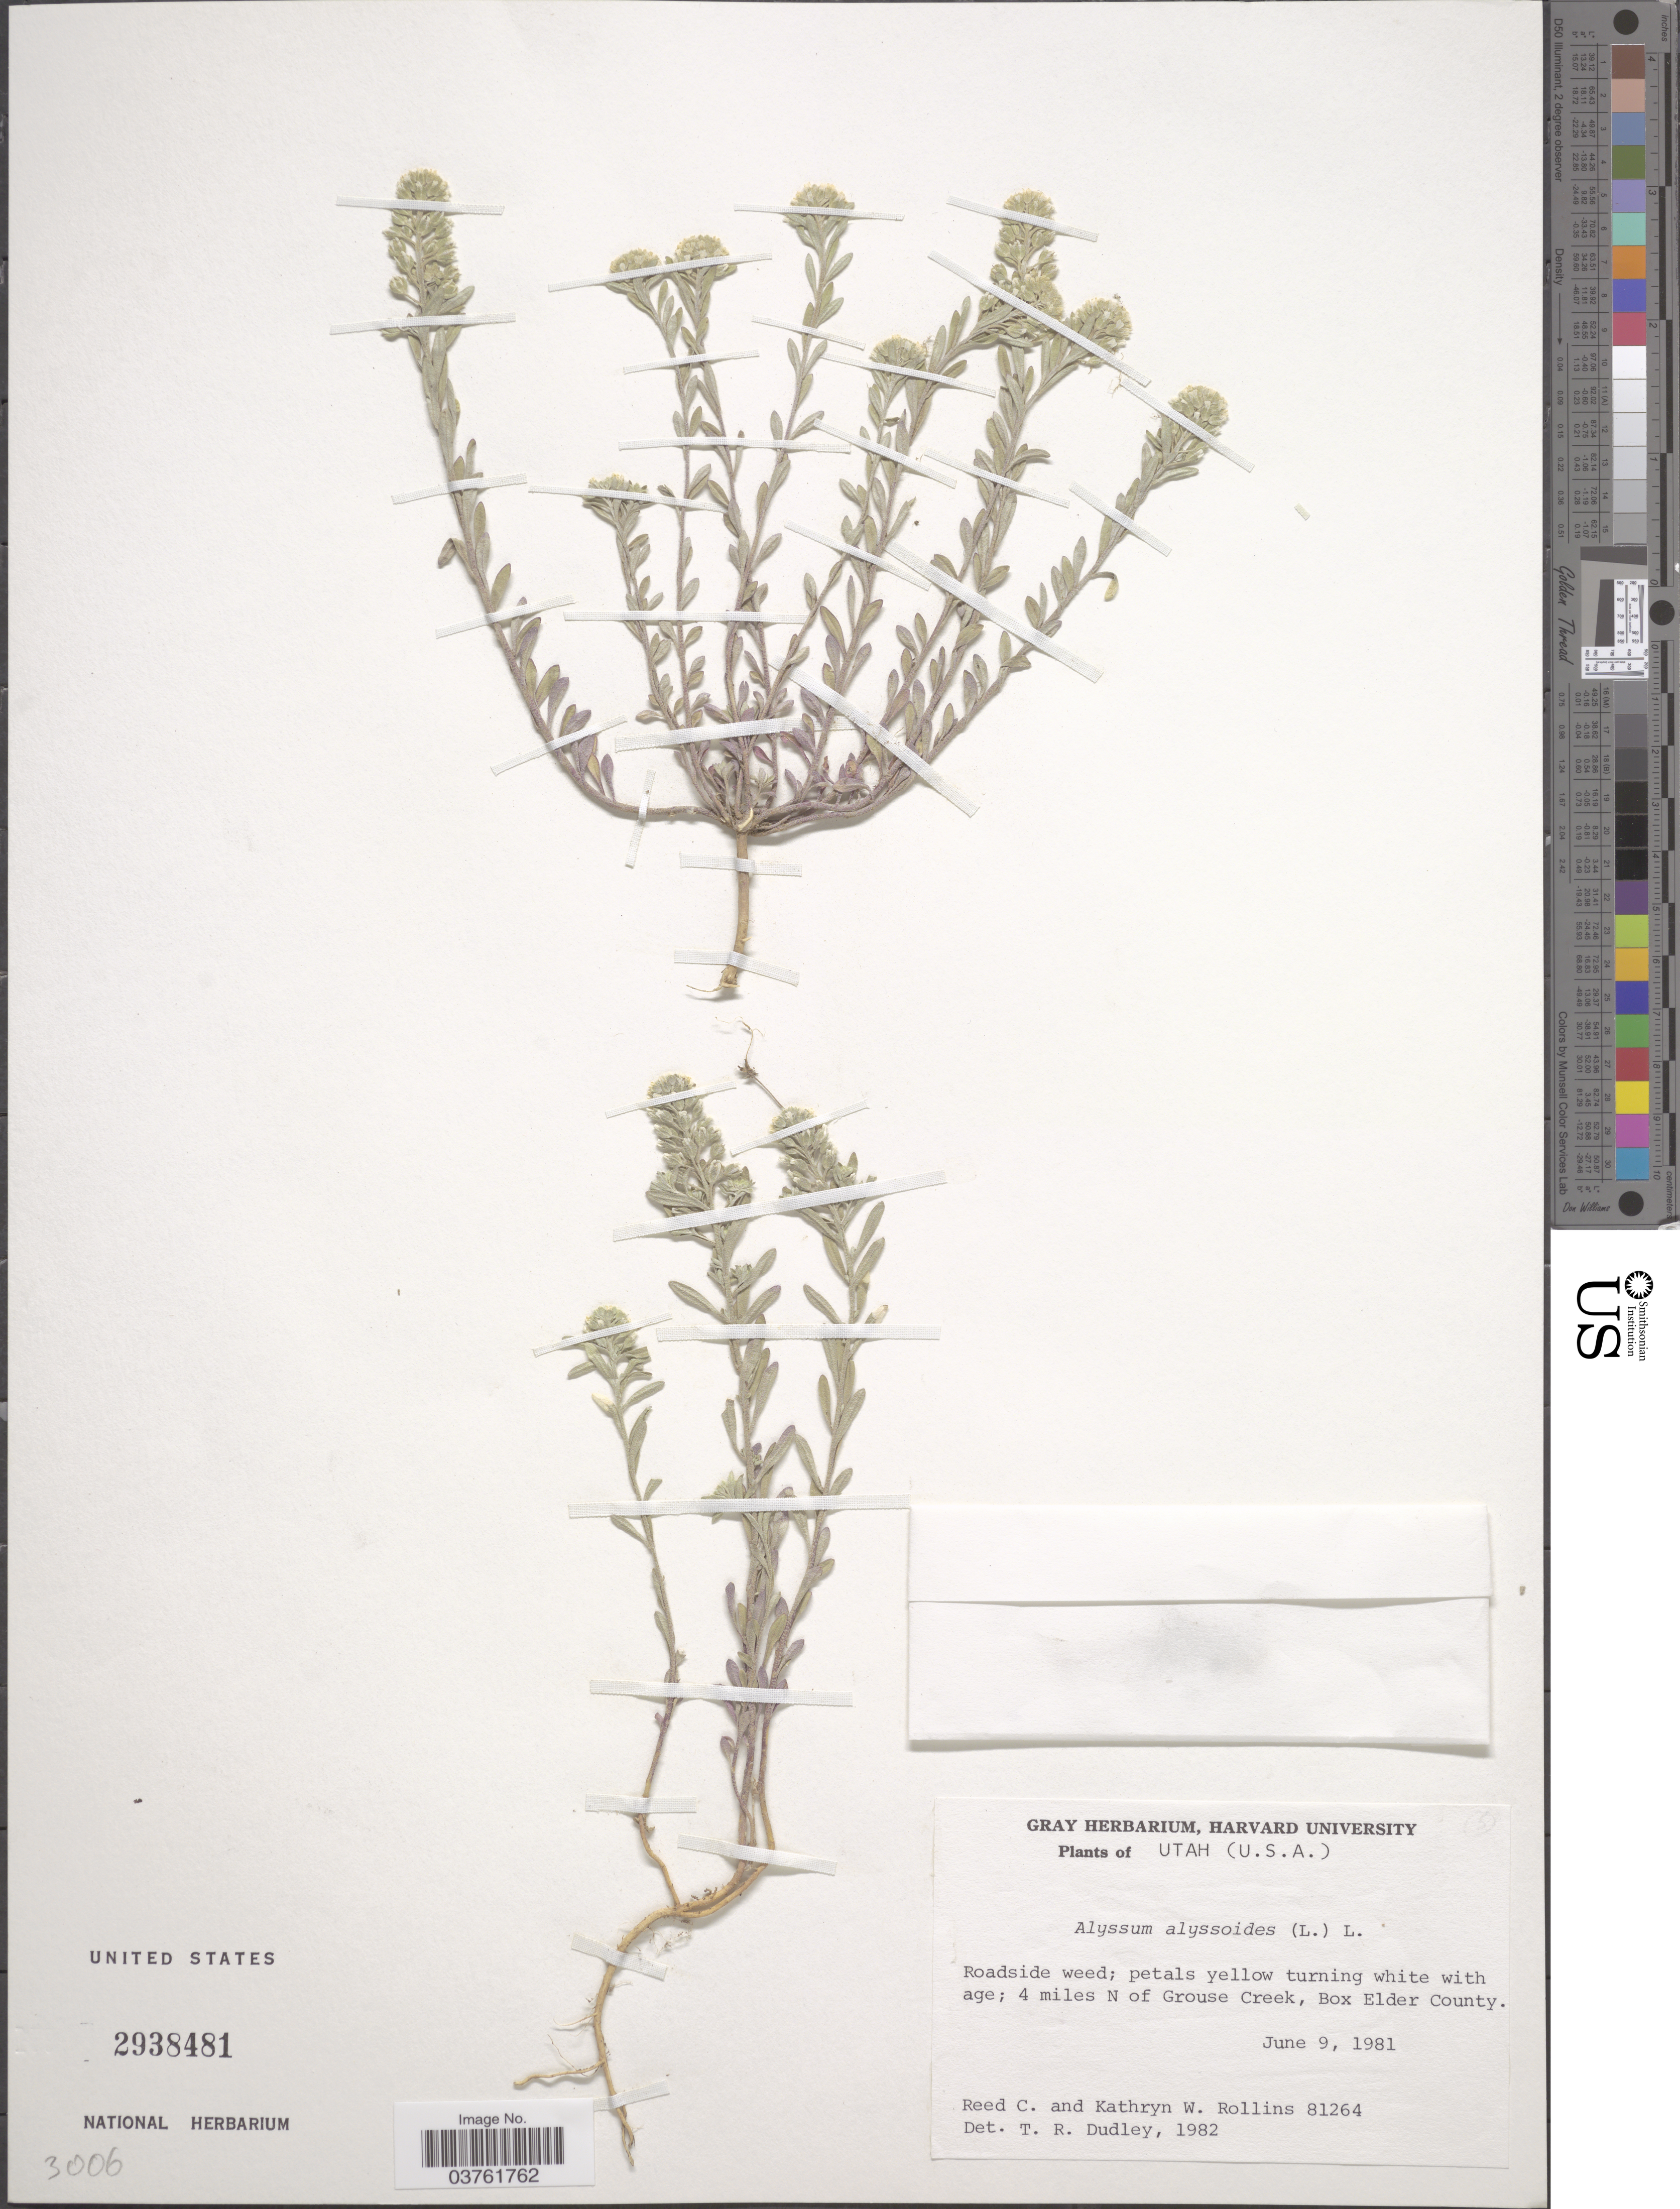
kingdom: Plantae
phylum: Tracheophyta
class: Magnoliopsida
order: Brassicales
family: Brassicaceae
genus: Alyssum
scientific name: Alyssum alyssoides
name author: (L.) L.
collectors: R. C. Rollins & K. W. Rollins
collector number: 81264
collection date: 1981-06-09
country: United States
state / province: Utah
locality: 4 miles N of Grouse Creek, Box Elder County.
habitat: roadside weed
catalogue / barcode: US 2938481